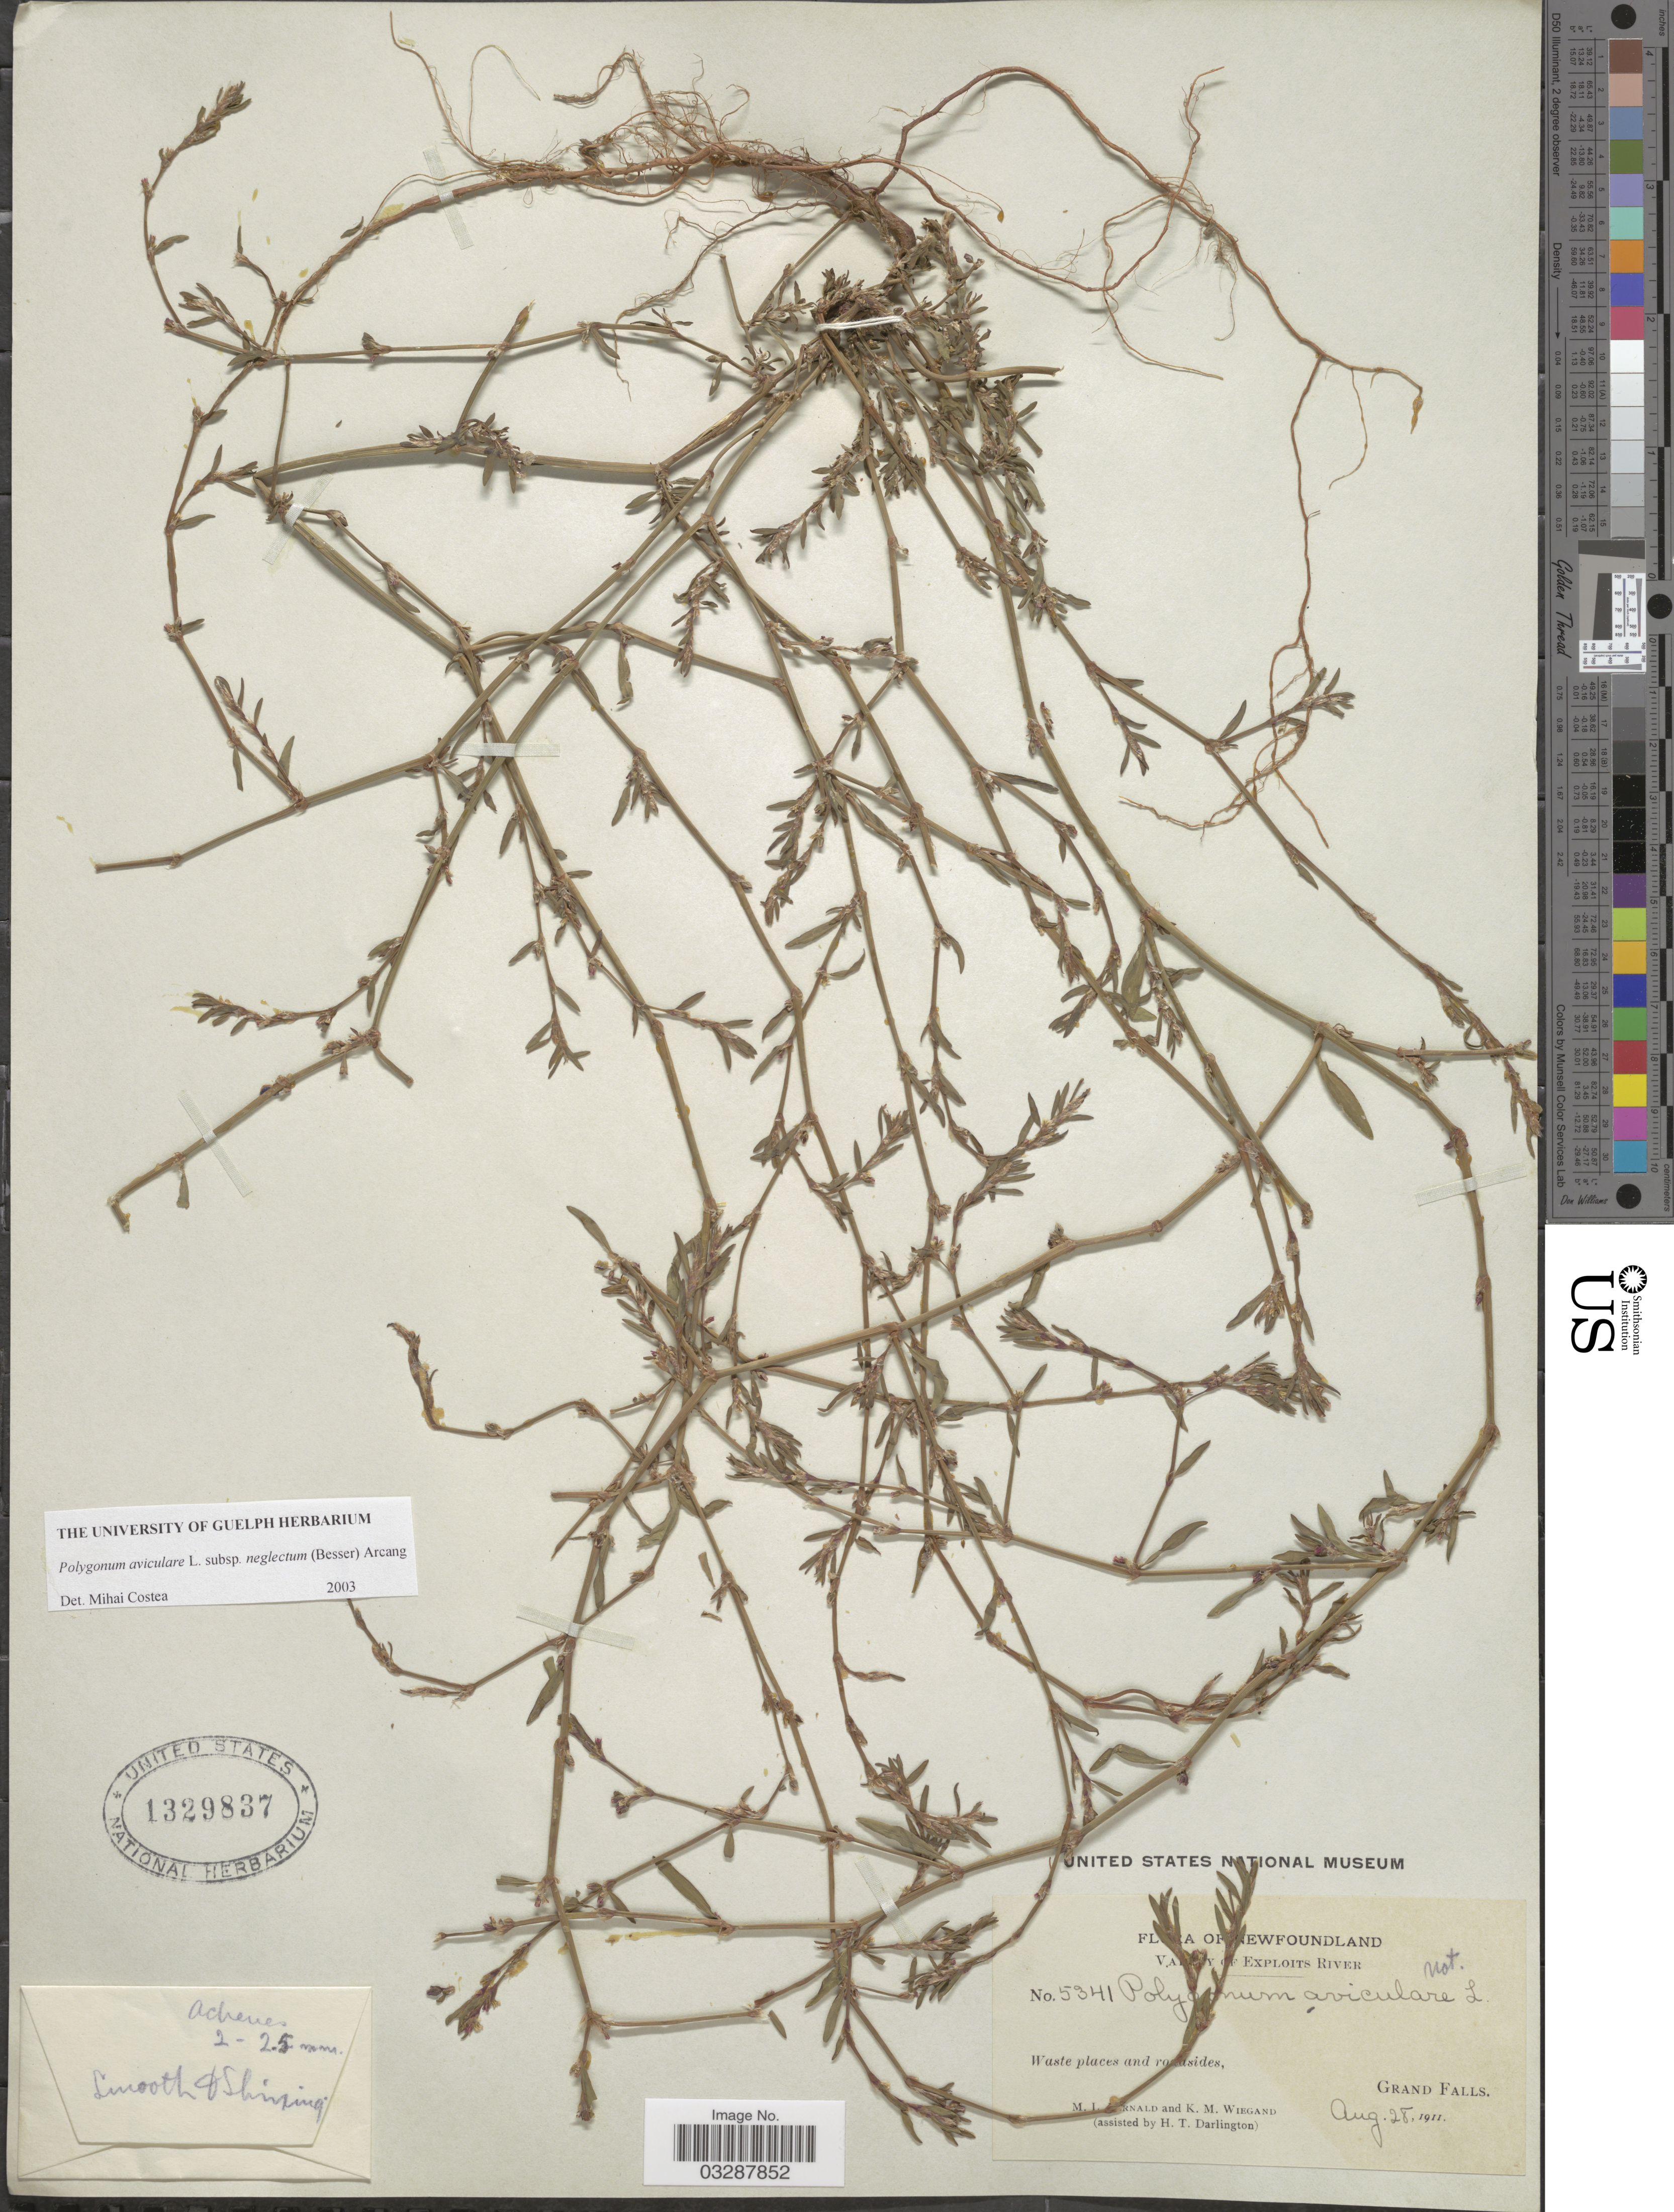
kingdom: Plantae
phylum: Tracheophyta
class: Magnoliopsida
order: Caryophyllales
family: Polygonaceae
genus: Polygonum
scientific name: Polygonum aviculare subsp. neglectum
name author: (Besser) Arcang.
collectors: M. L. Fernald & K. M. Wiegand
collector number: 5341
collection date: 1911-08-28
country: Canada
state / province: Newfoundland and Labrador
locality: Valley of Exploits River. Waste places and roadsides, Grand Falls.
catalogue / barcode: US 1329837